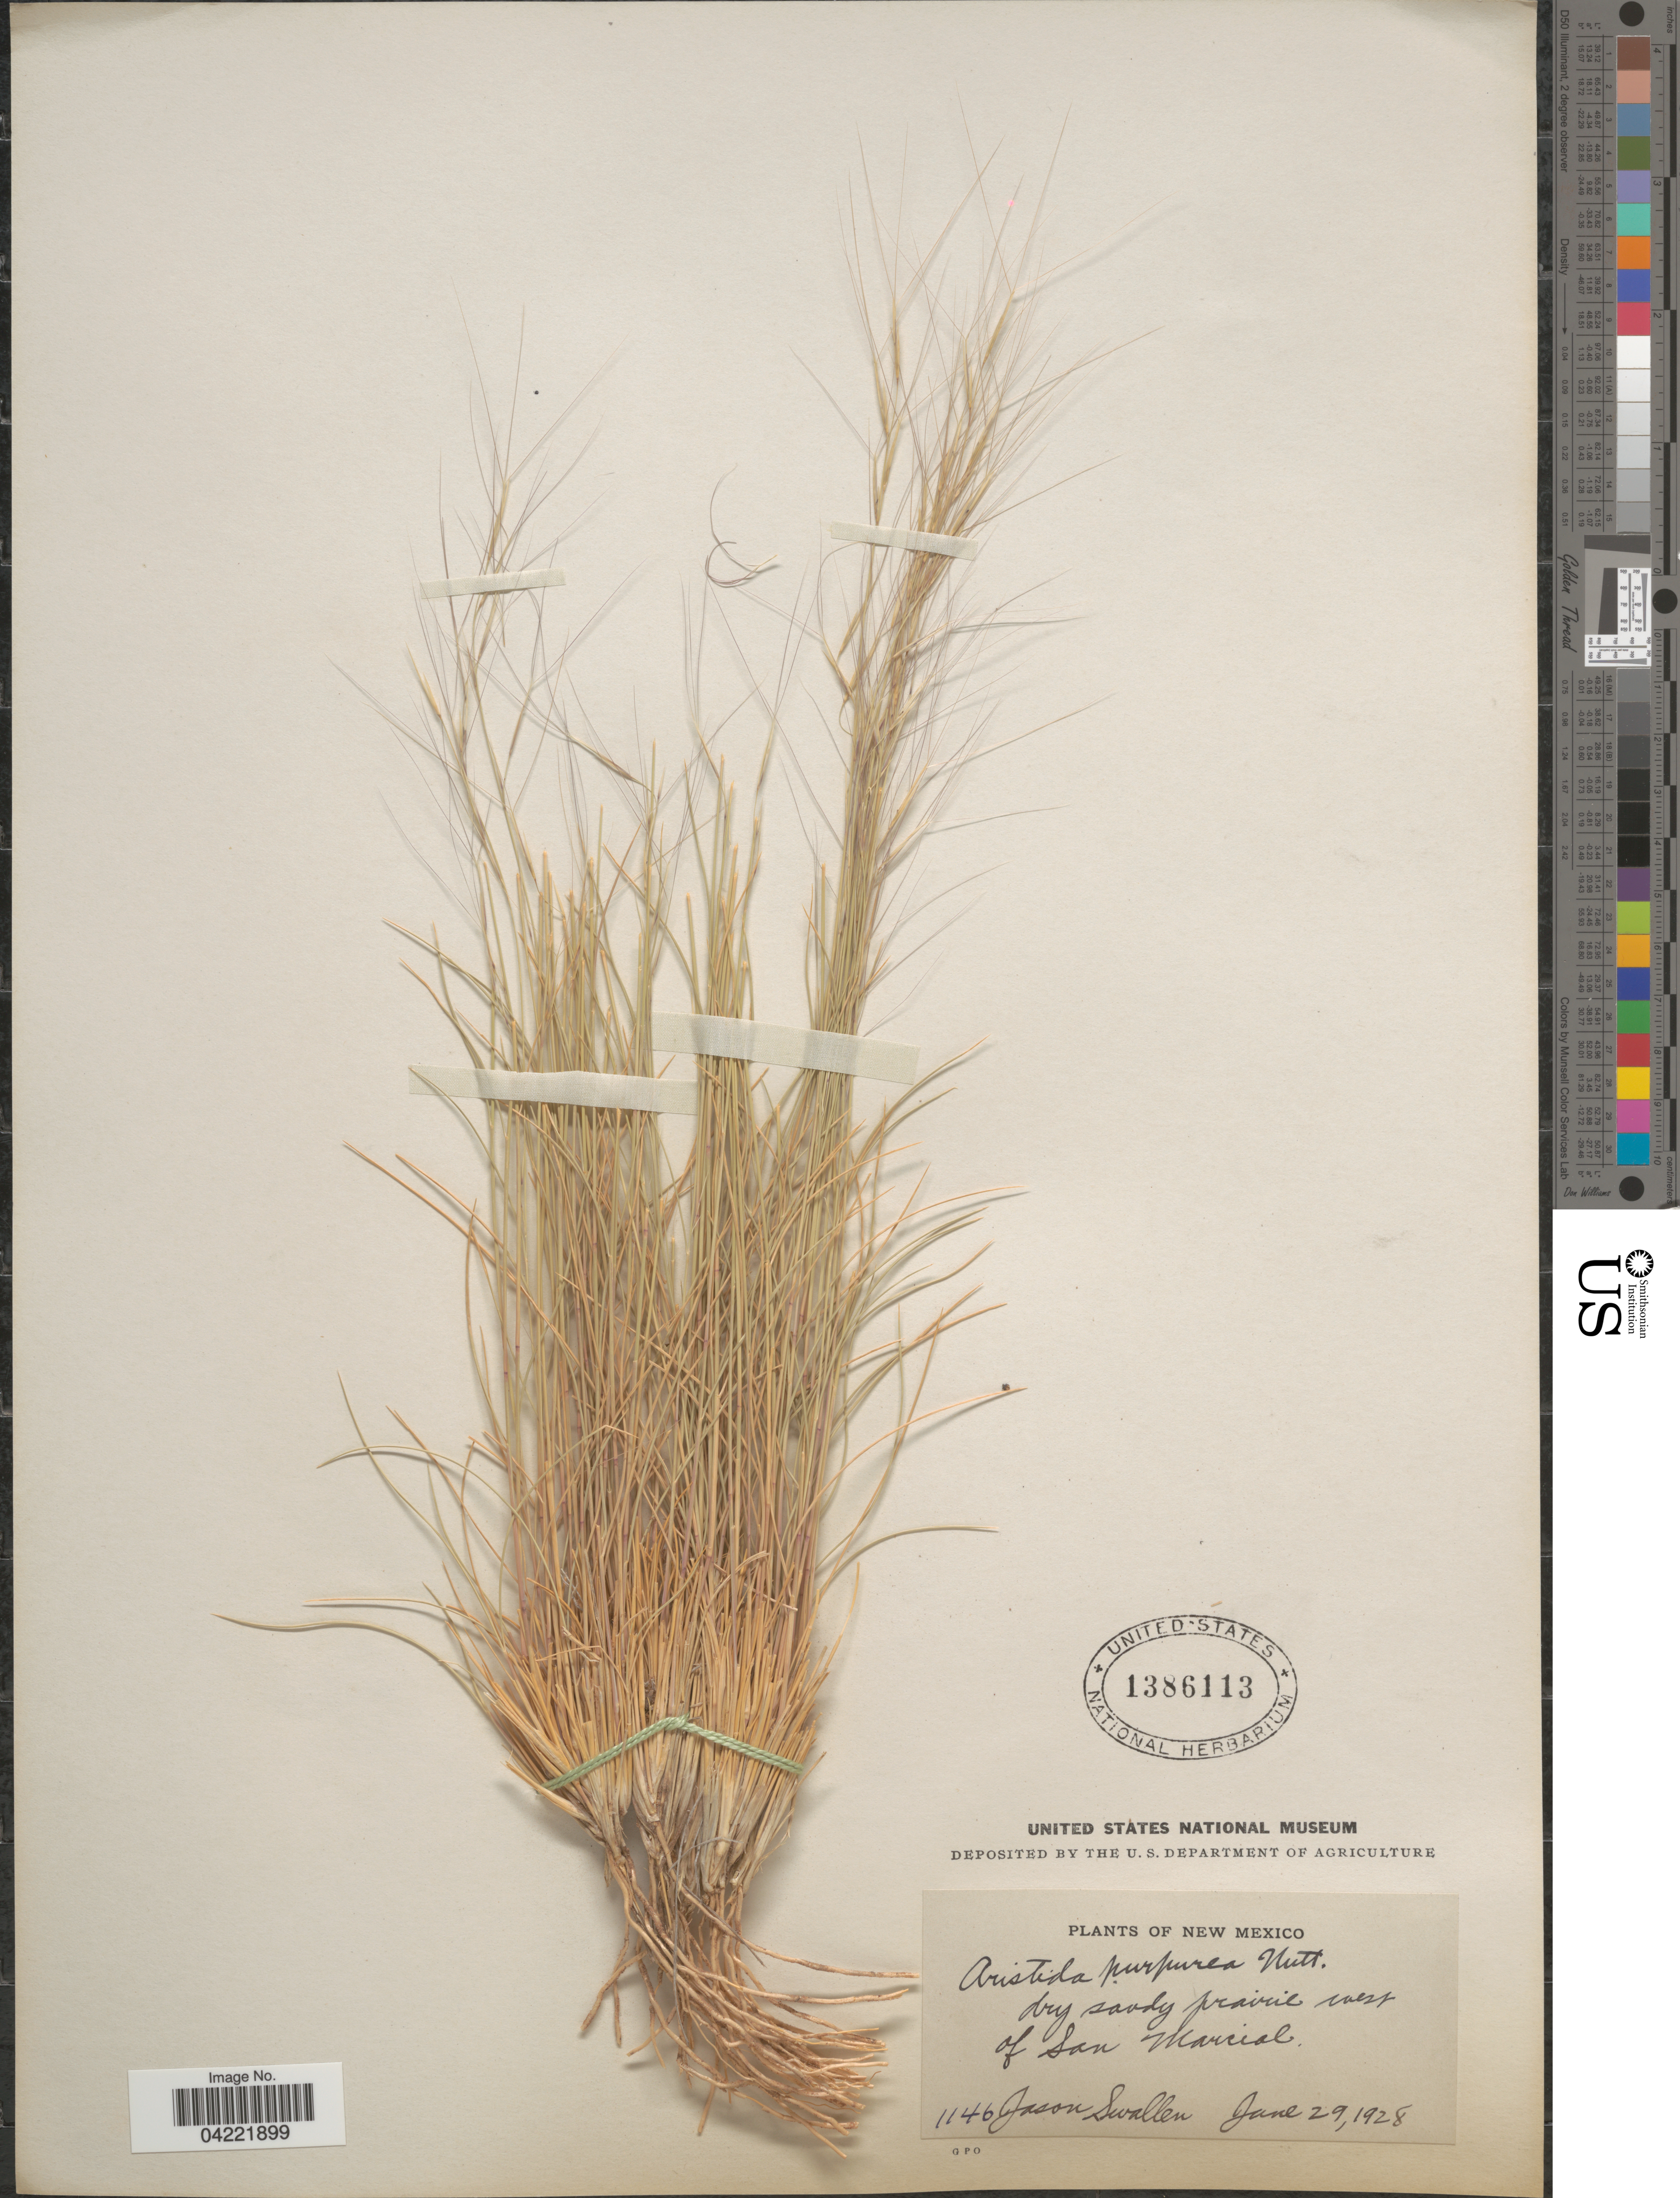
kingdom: Plantae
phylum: Tracheophyta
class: Liliopsida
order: Poales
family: Poaceae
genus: Aristida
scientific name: Aristida purpurea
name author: Nutt.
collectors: J. R. Swallen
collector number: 1146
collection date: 1928-06-29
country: United States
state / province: New Mexico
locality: Dry sandy prairie west of San Marcial.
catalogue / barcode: US 1386113